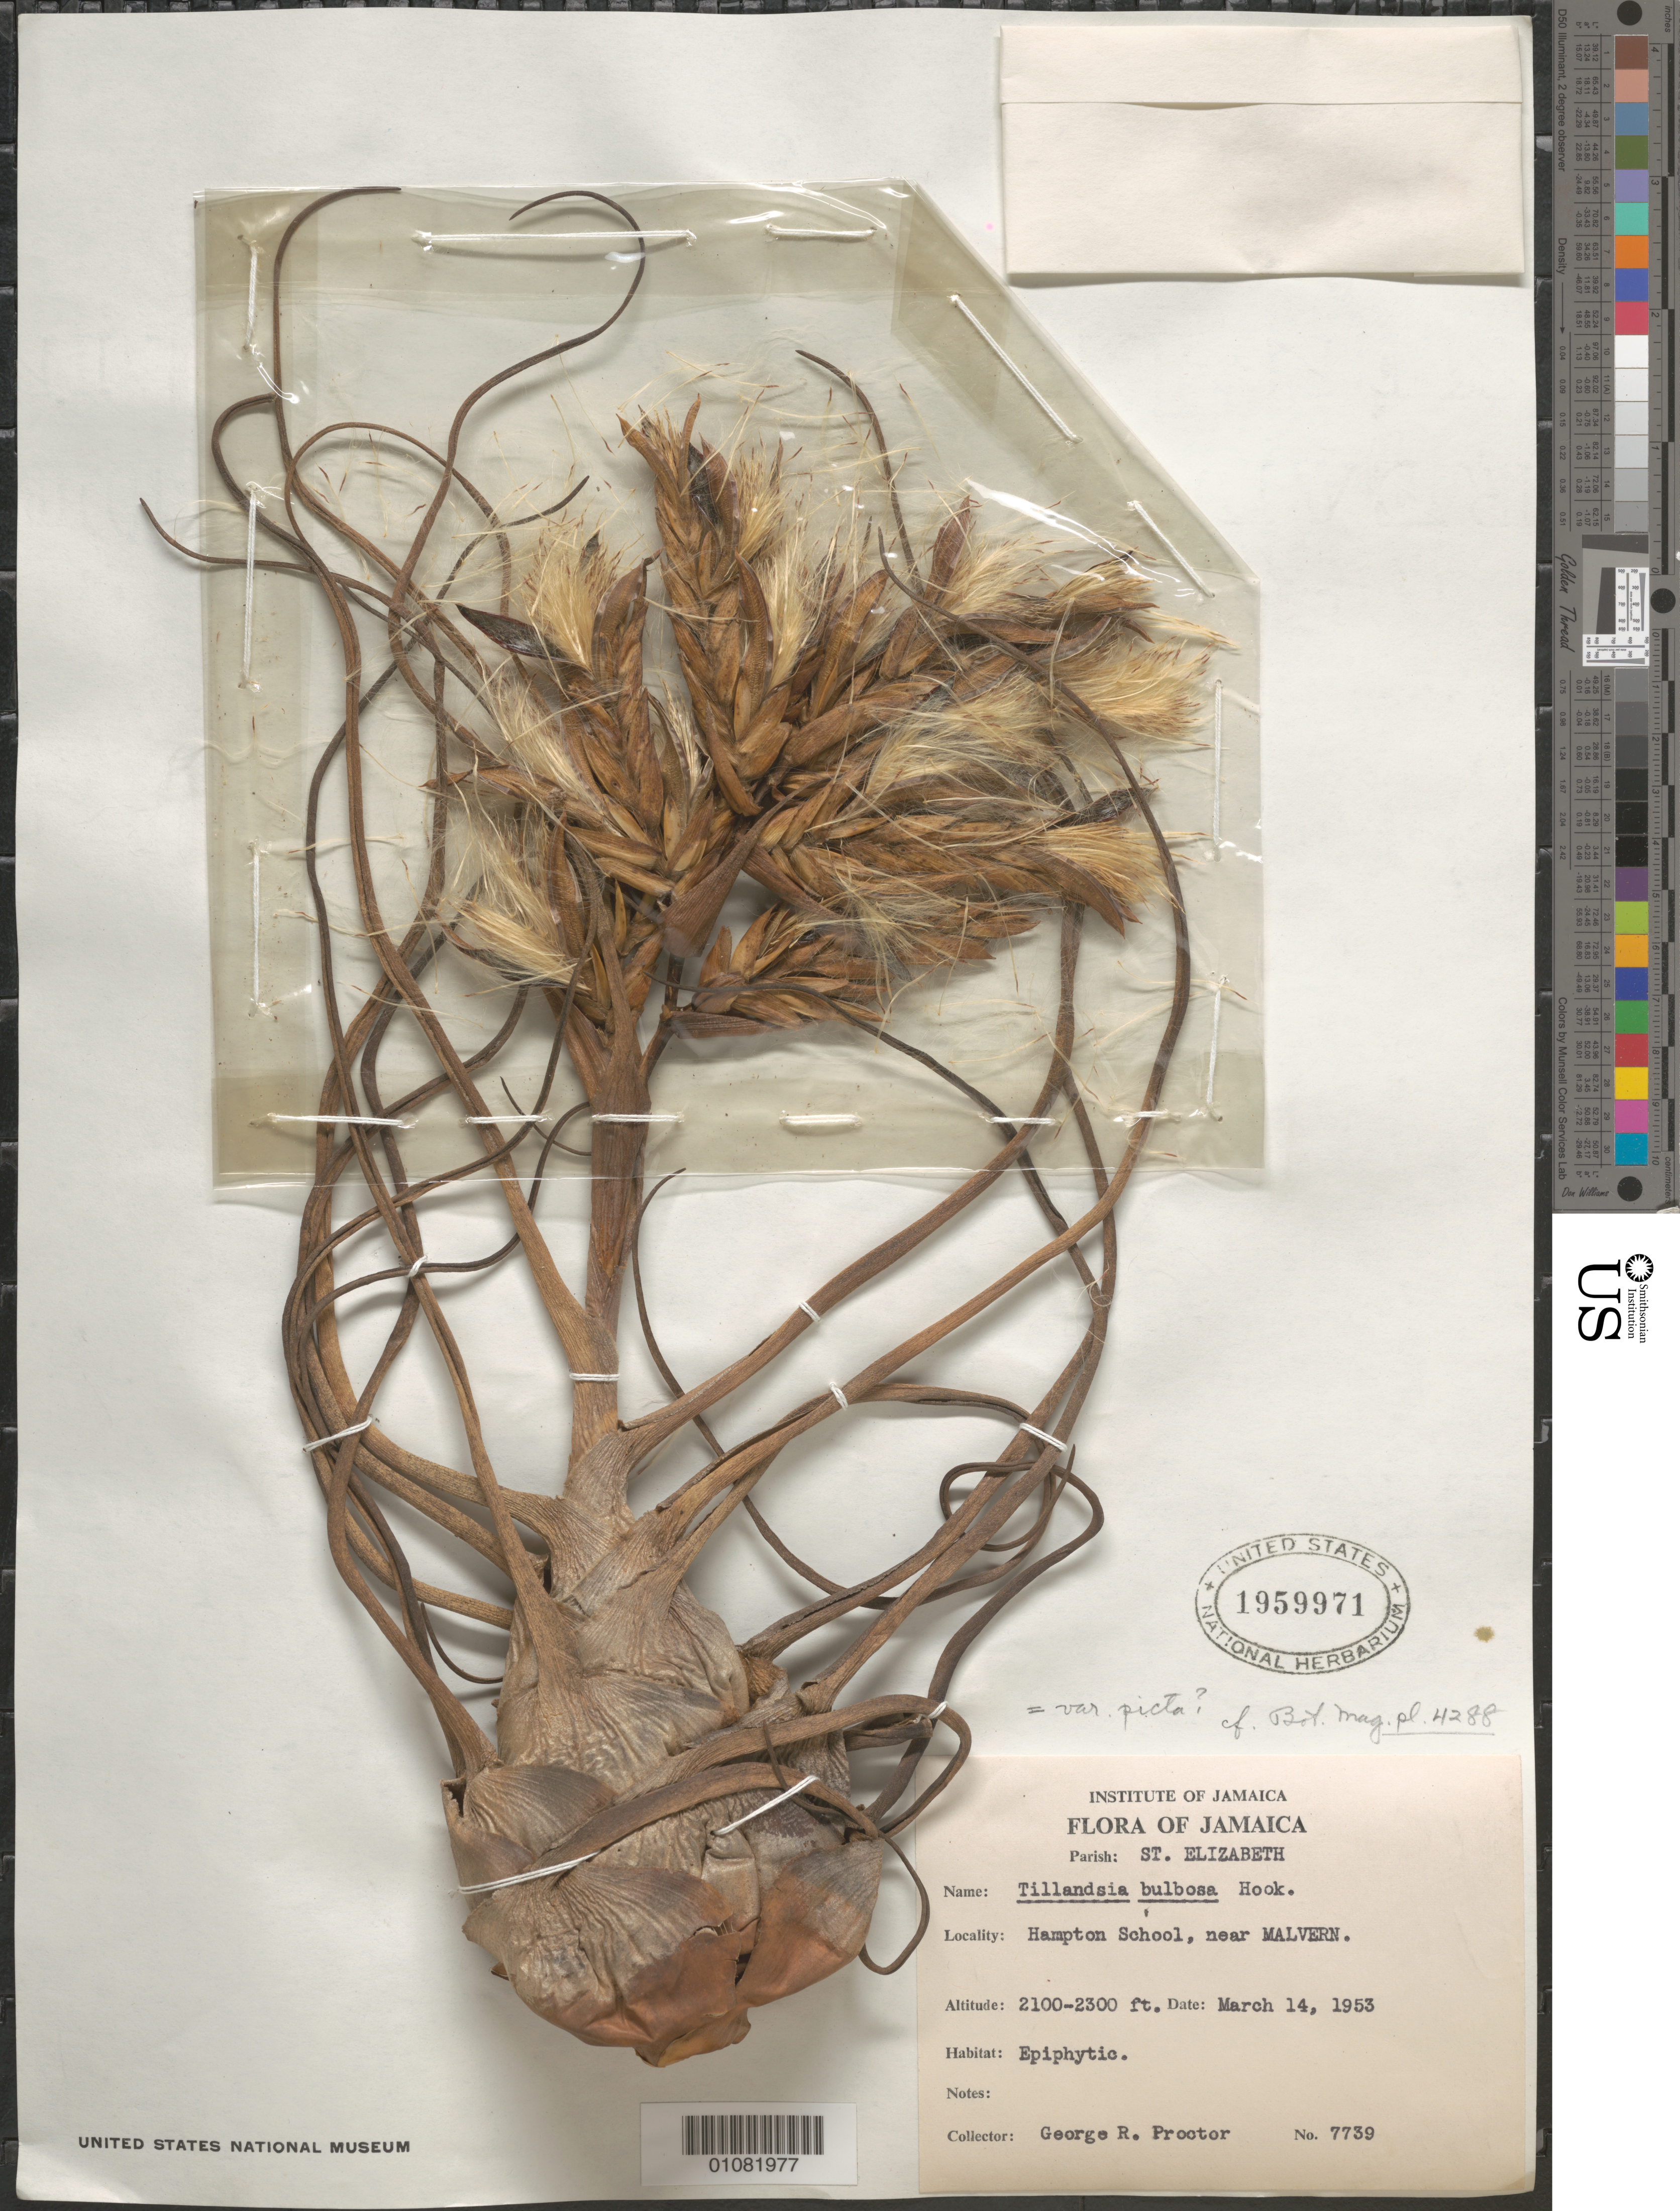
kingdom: Plantae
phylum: Tracheophyta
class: Liliopsida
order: Poales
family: Bromeliaceae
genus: Tillandsia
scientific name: Tillandsia bulbosa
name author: Hook.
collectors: G. R. Proctor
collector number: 7739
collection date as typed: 14 Mar 1953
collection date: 1953-03-14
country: Jamaica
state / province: Saint Elizabeth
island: Jamaica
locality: Hampton School, near Malvern.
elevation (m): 640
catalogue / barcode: US 1959971